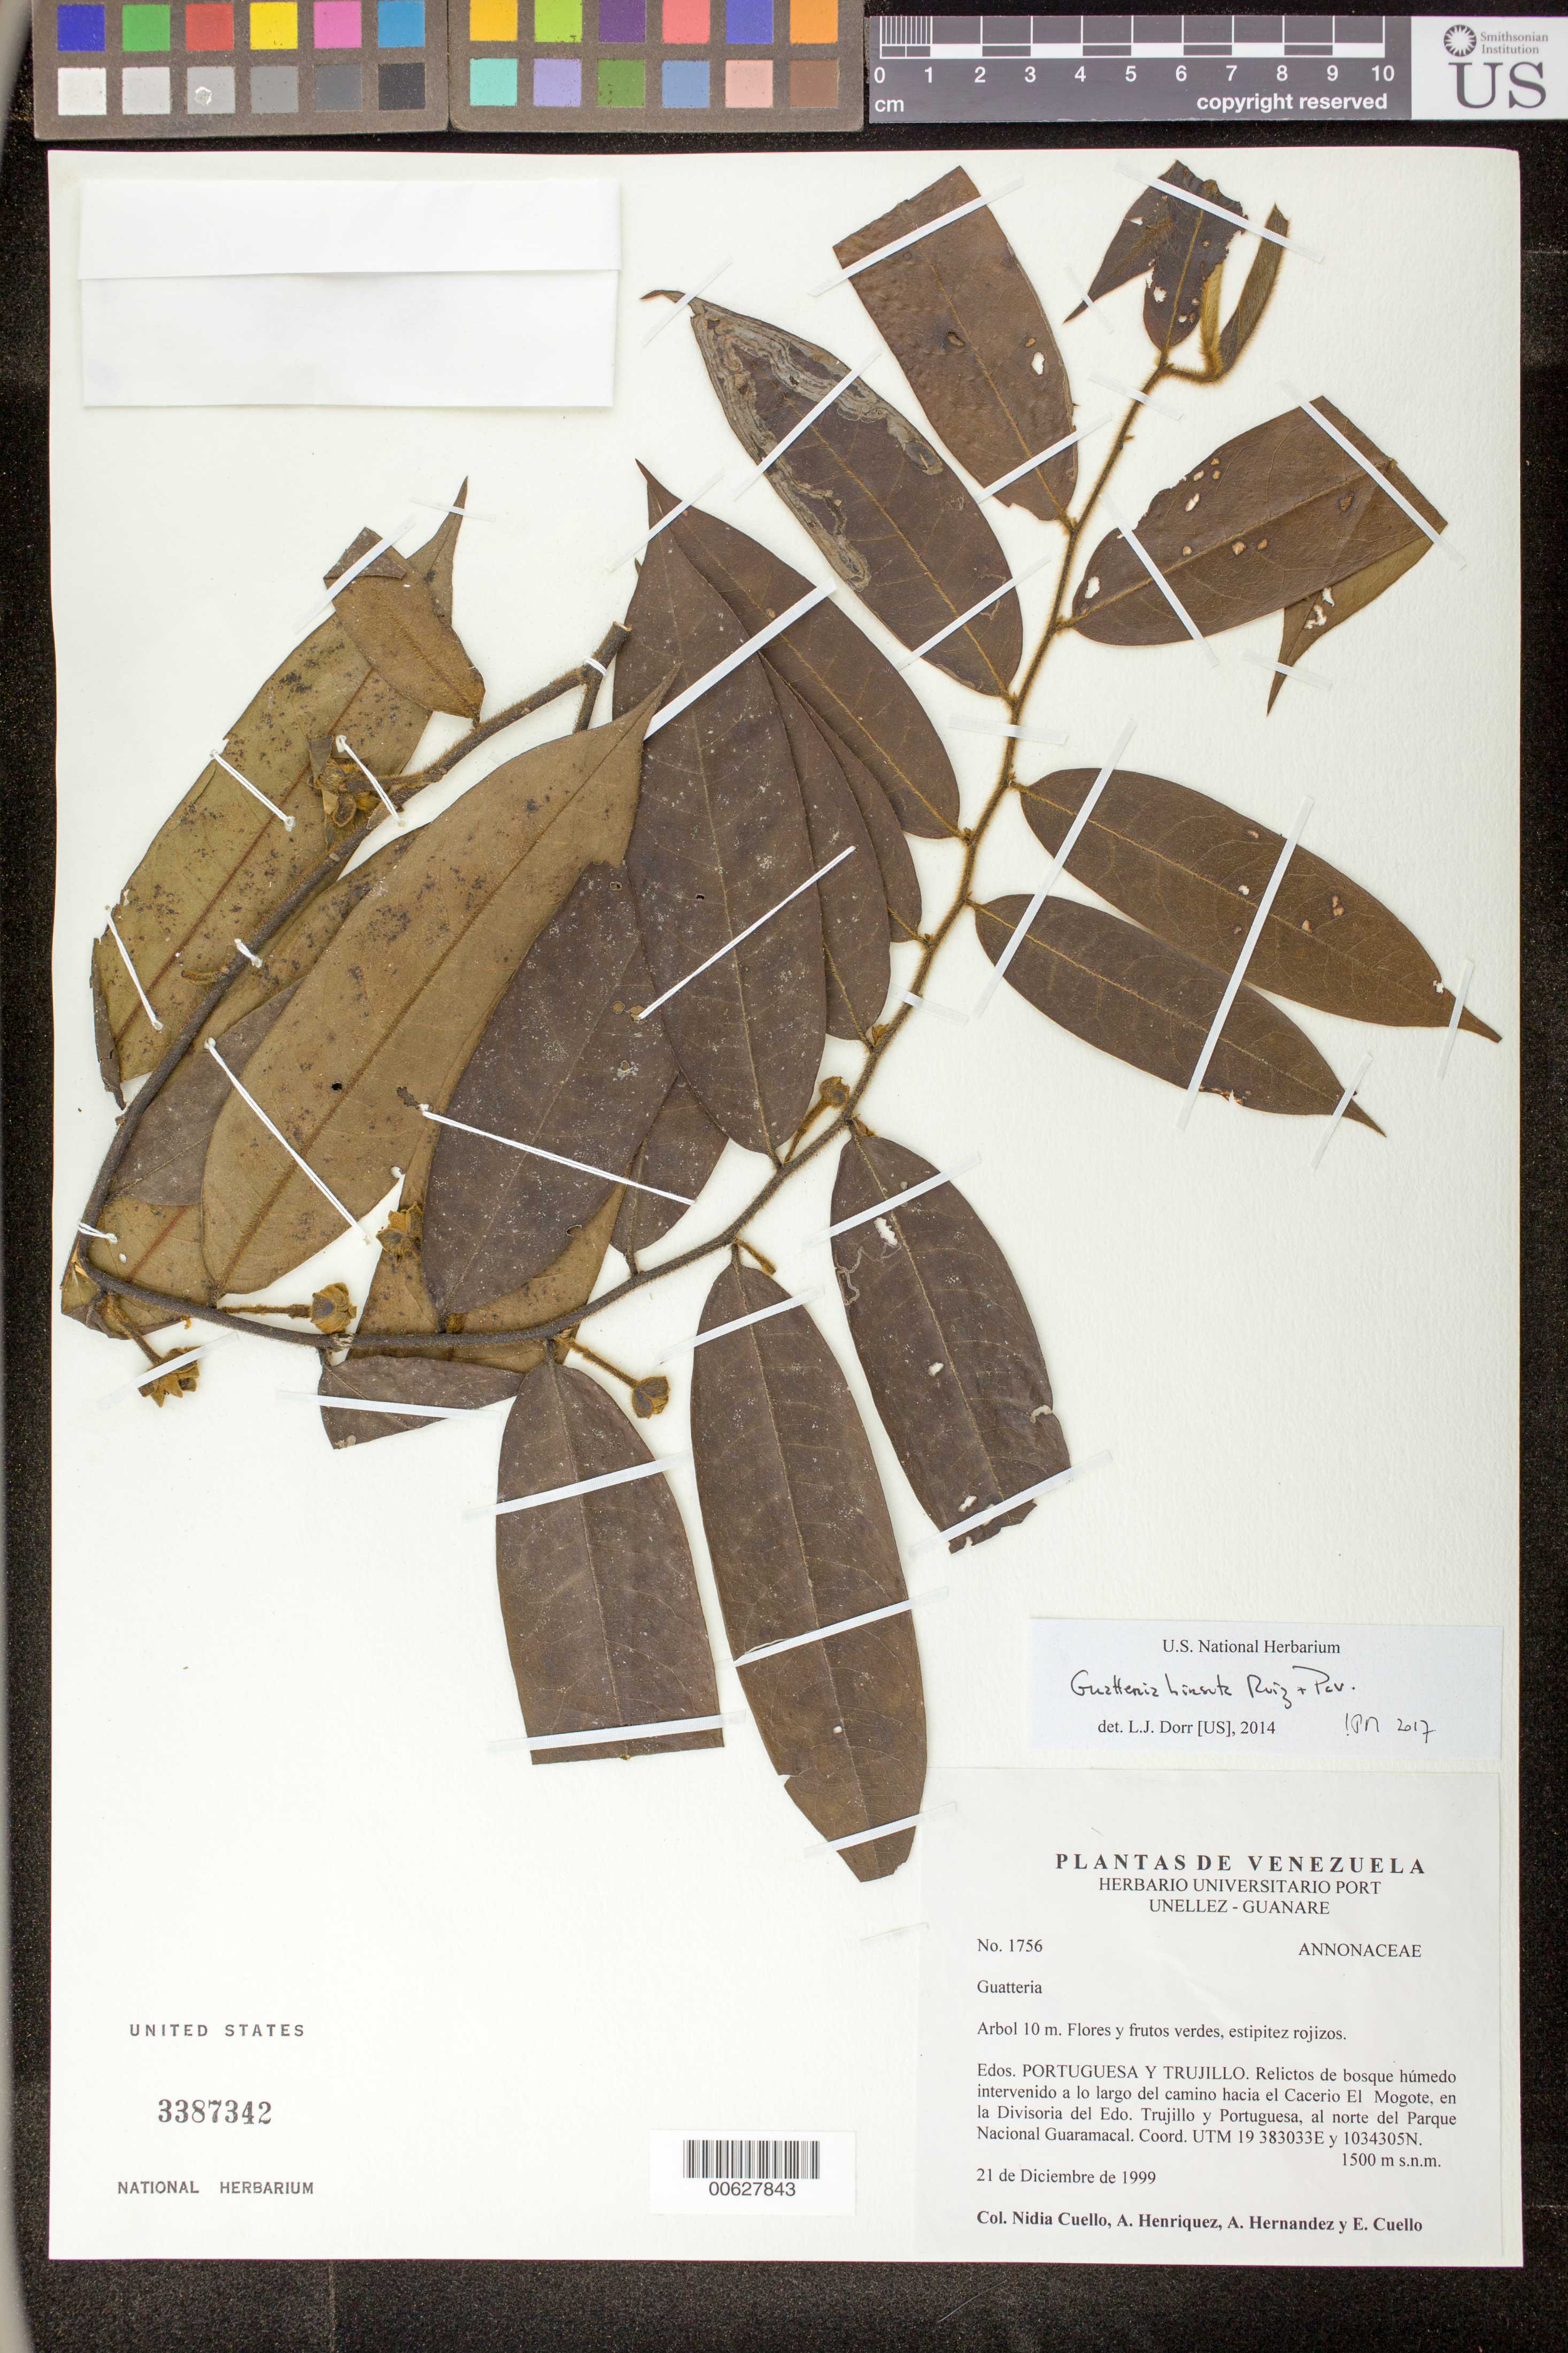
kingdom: Plantae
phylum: Tracheophyta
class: Magnoliopsida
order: Magnoliales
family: Annonaceae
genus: Guatteria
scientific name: Guatteria hirsuta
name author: Ruiz & Pav.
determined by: Dorr, L. J., (BOT), Smithsonian Institution - National Museum of Natural History (UNITED STATES)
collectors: N. L. Cuello, A. Henríquez, A. Hernandez & E. Cuello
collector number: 1756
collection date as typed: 21 Dec 1999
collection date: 1999-12-21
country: Venezuela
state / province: Portuguesa / Trujillo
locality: Largo del camino hacia el Cacerio El Mogote, en la Divisoria del Edo. Trujillo y Portuguesa. N Parque Nacional Guaramacal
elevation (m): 1500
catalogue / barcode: US 3387342